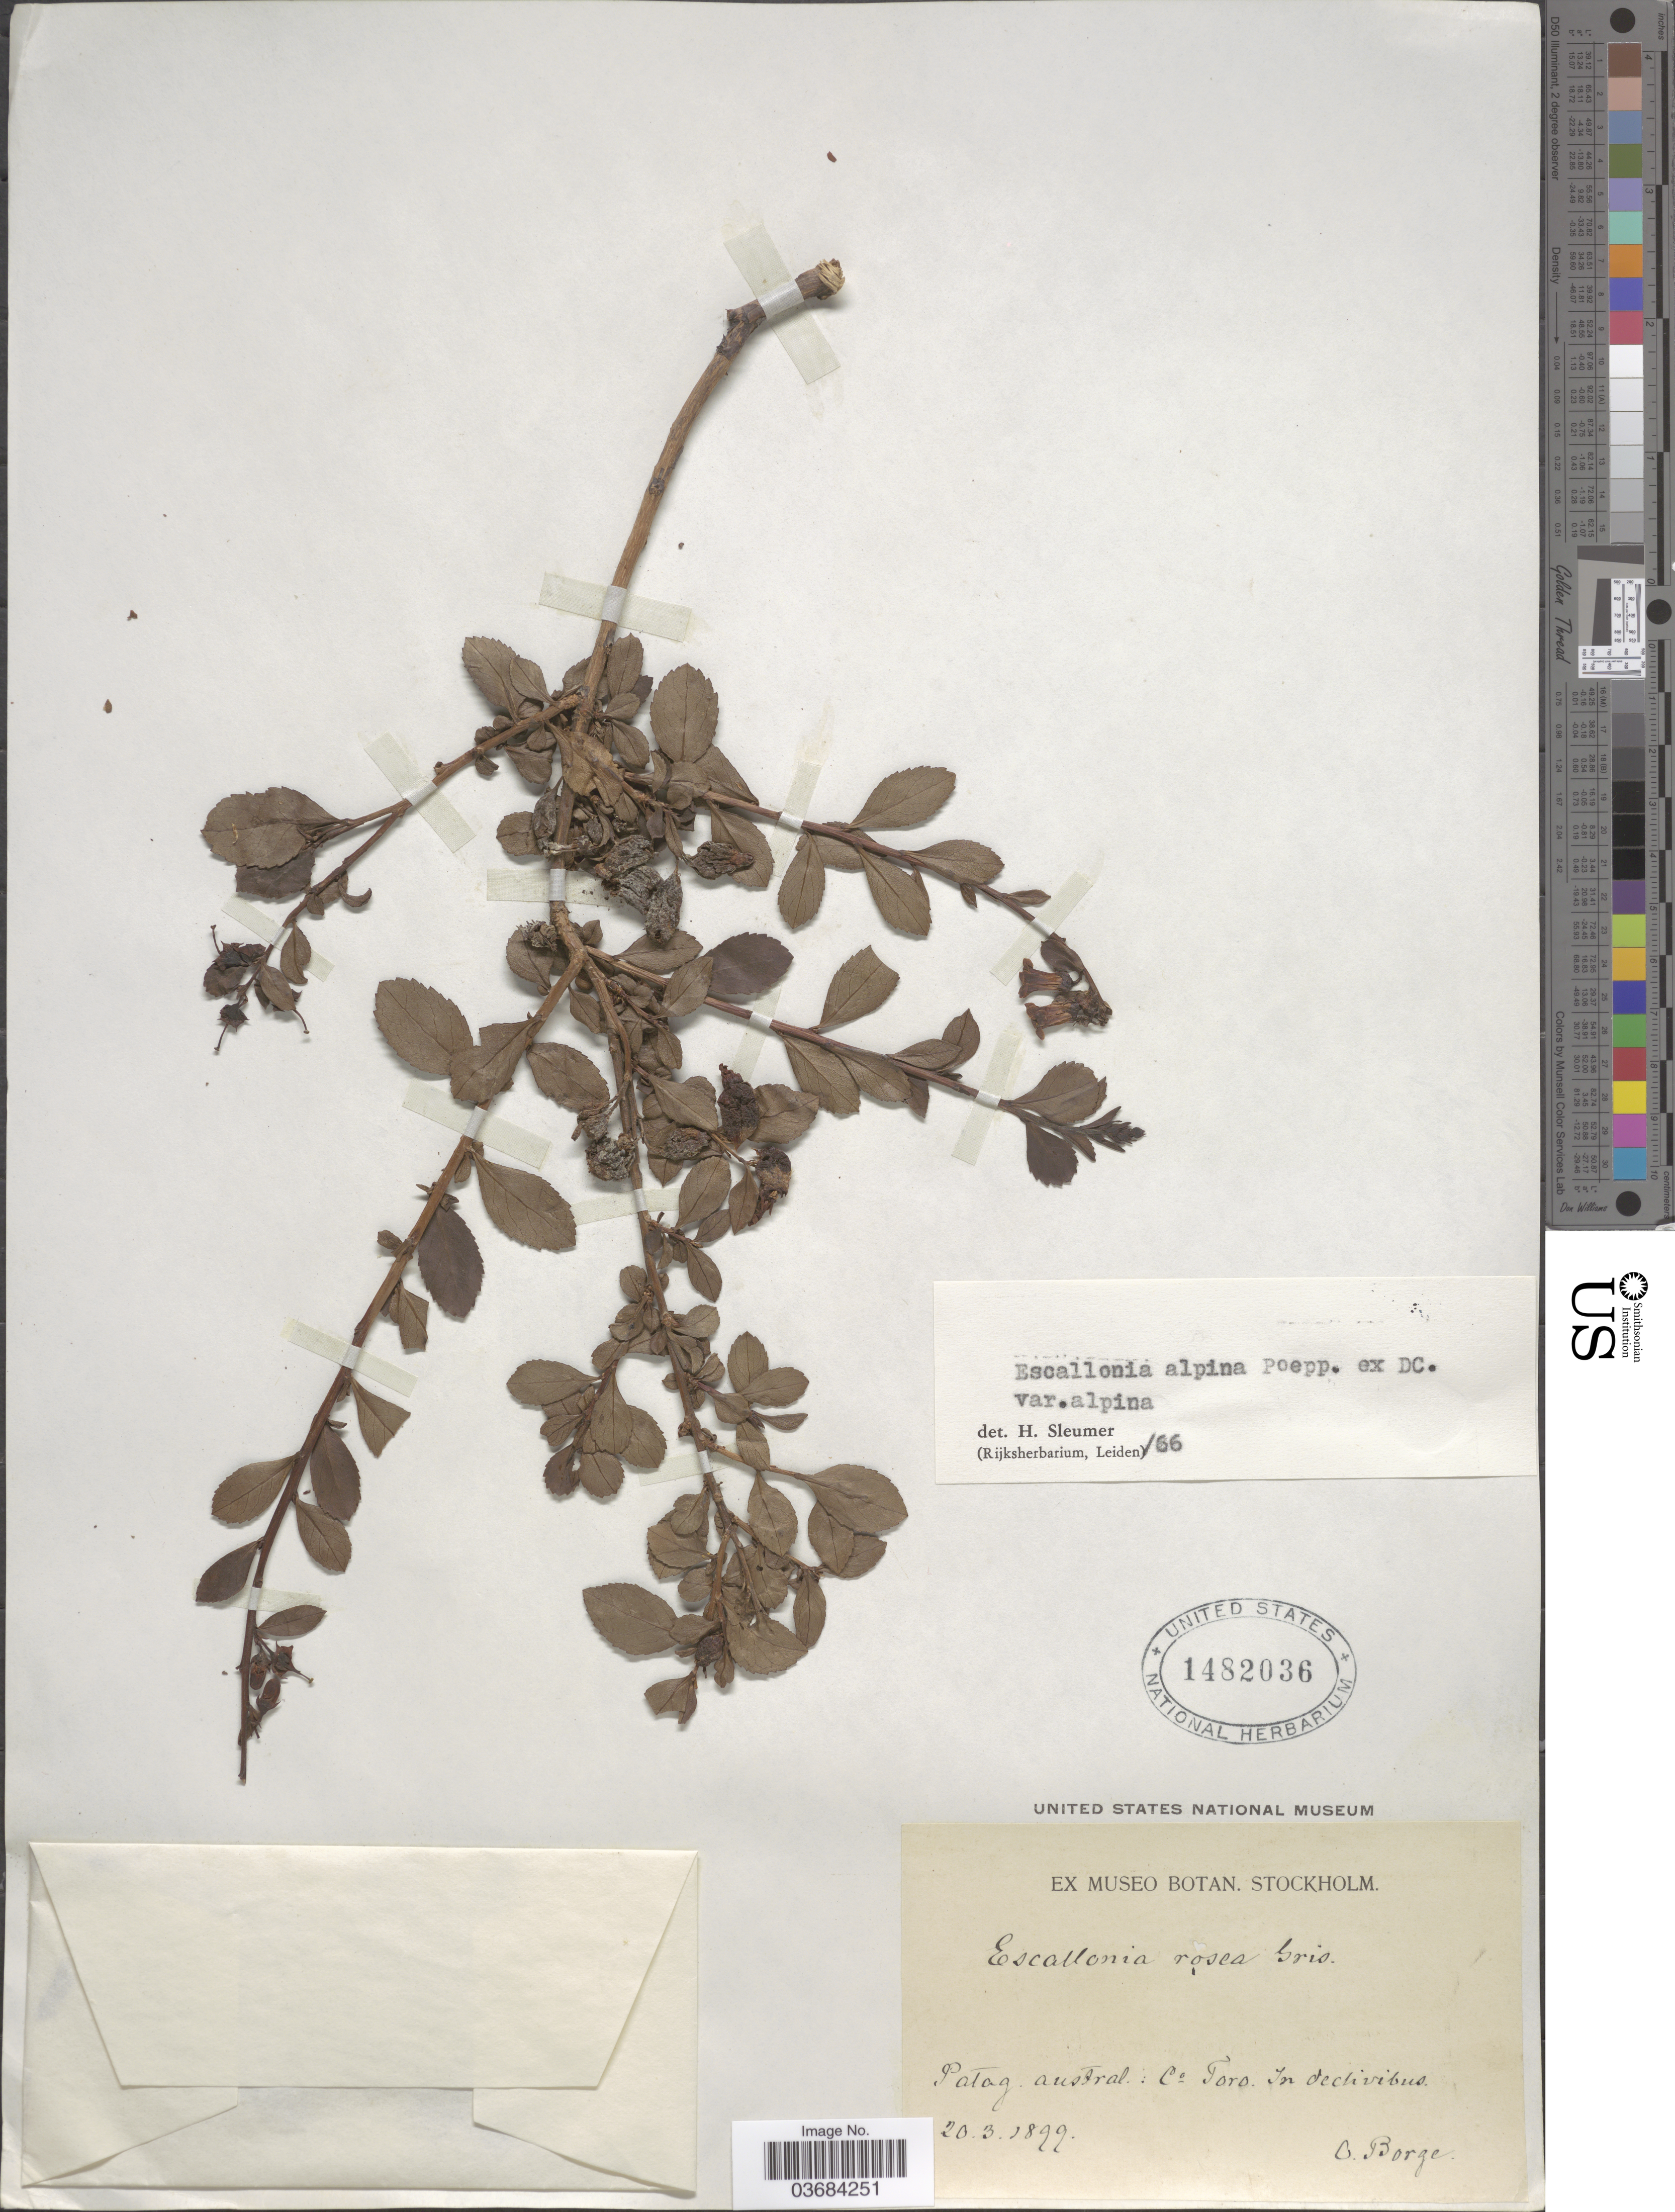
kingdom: Plantae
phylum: Tracheophyta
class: Magnoliopsida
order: Escalloniales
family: Escalloniaceae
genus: Escallonia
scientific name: Escallonia alpina var. alpina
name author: Poepp. ex DC.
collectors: O. Borge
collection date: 1899-03-20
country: Chile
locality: Patag. austral.: C° Toro. In declivibus.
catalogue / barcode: US 1482036